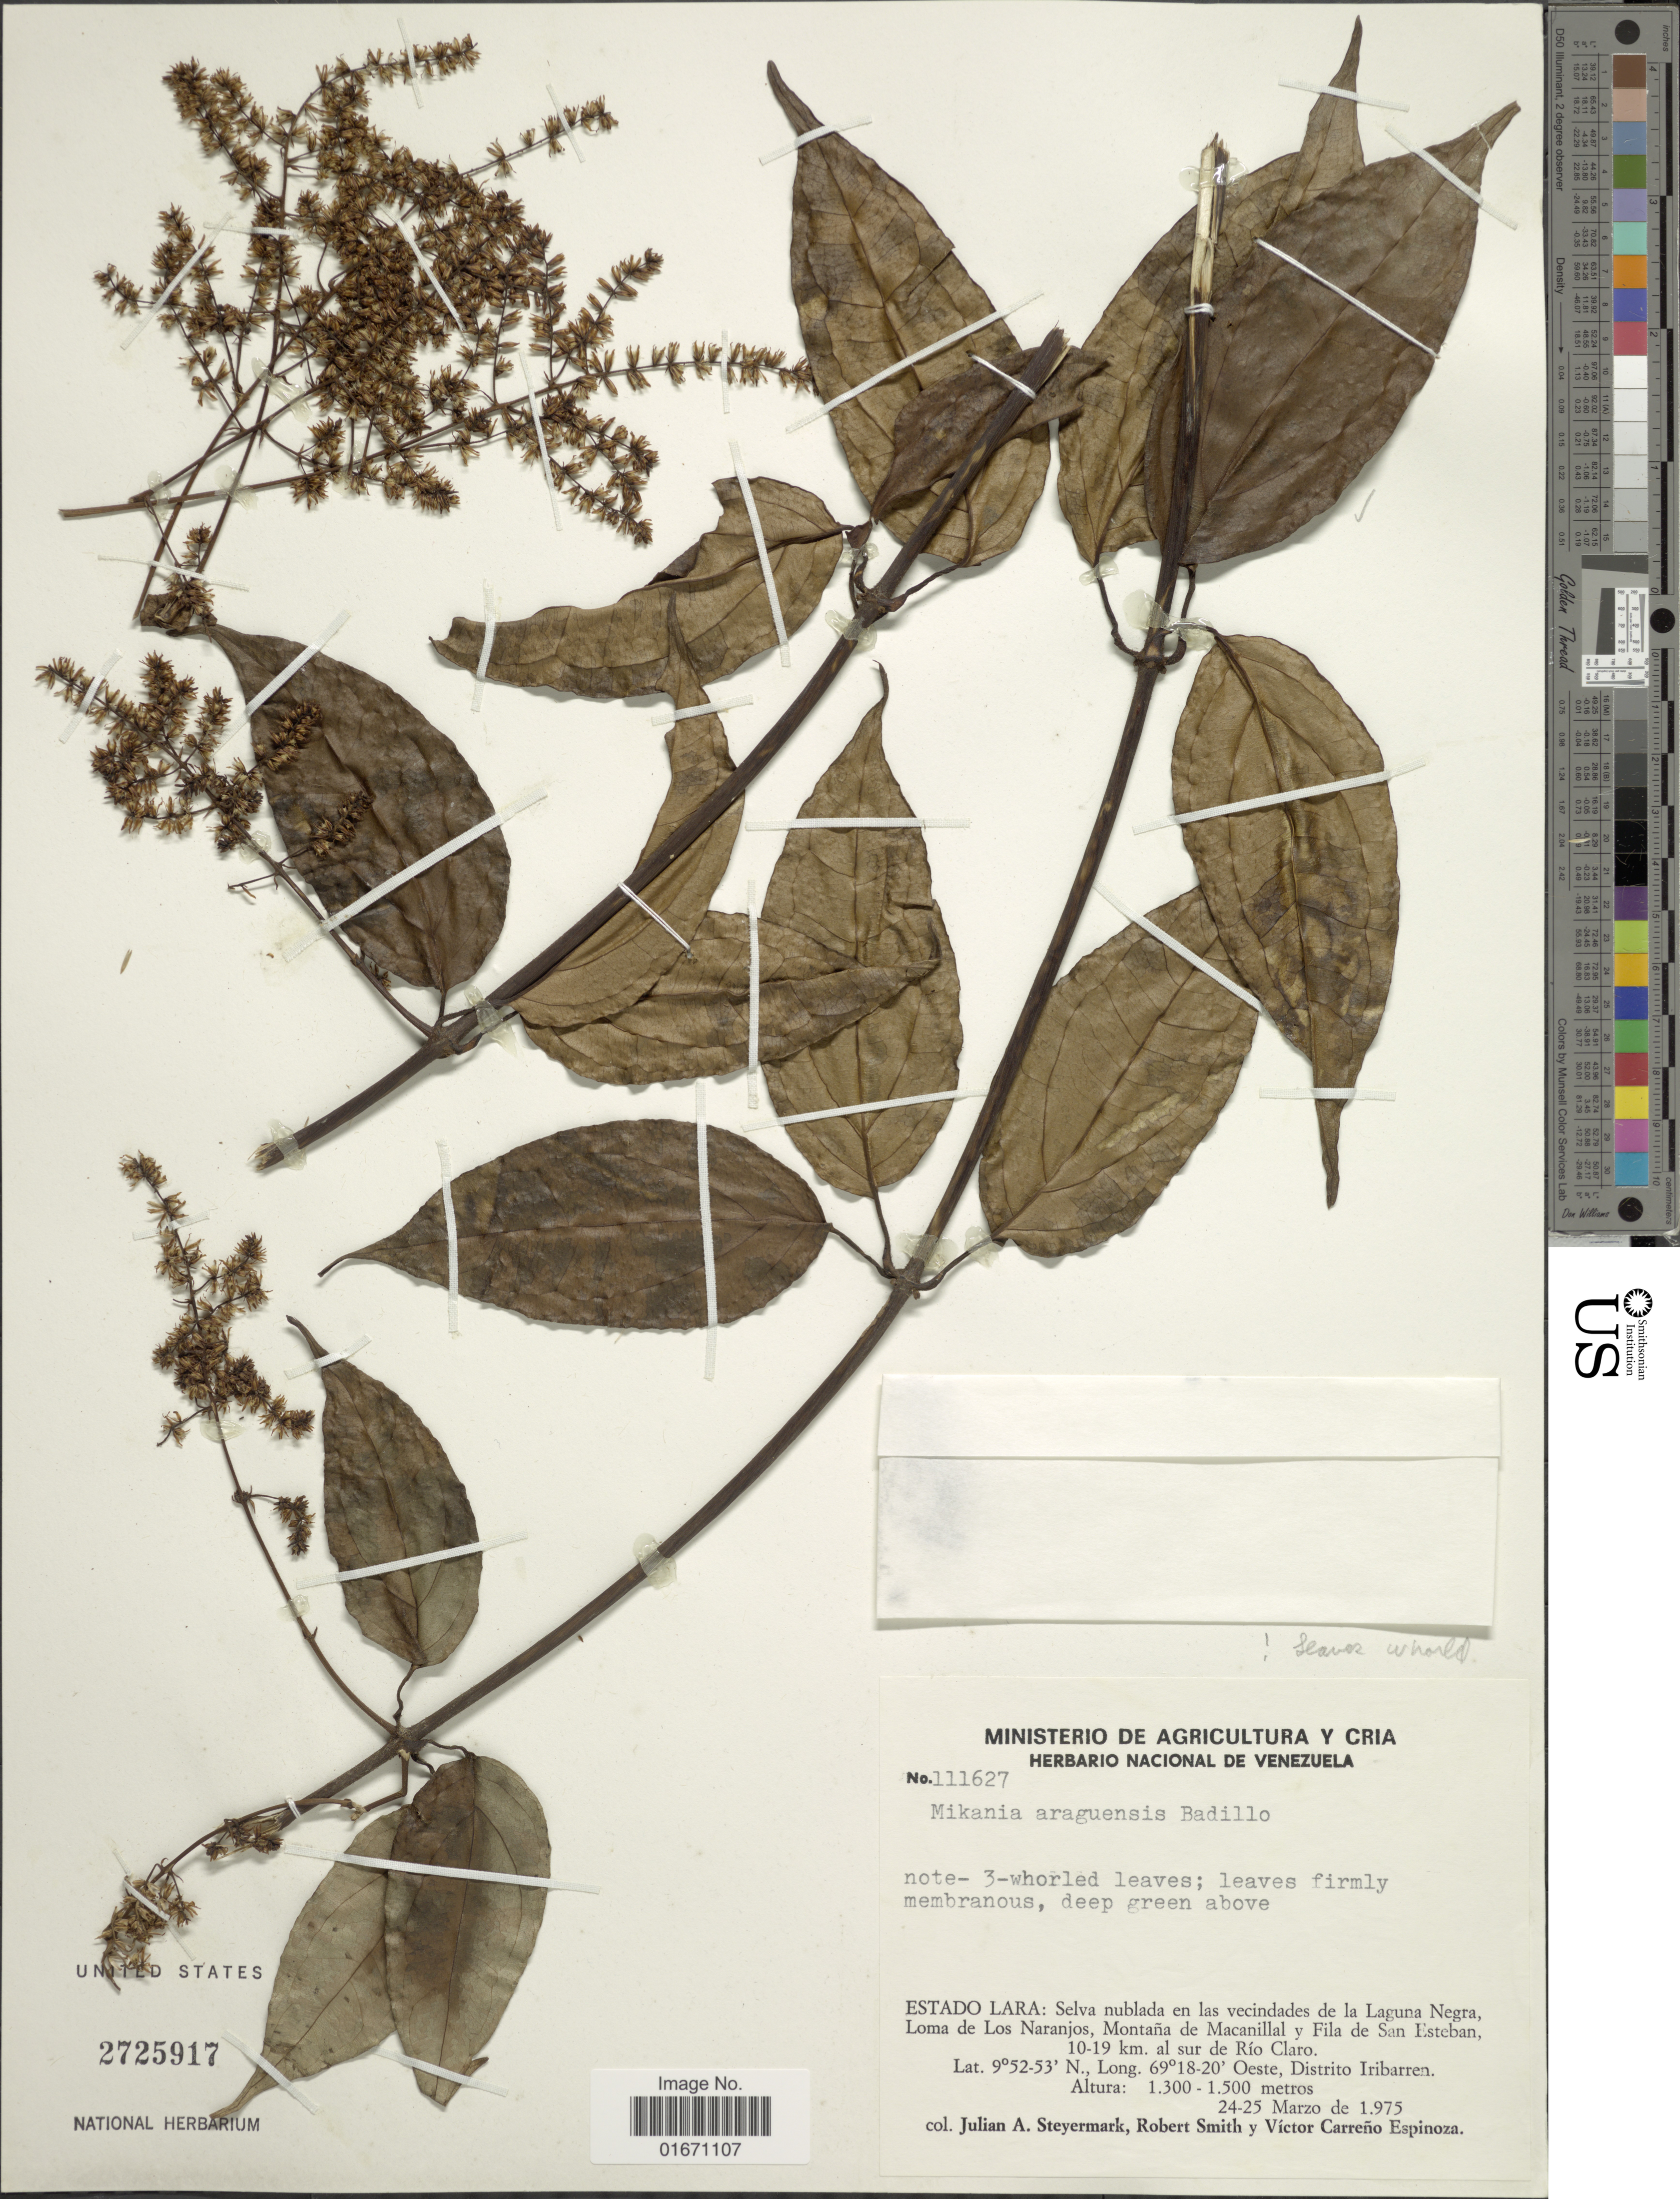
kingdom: Plantae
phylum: Tracheophyta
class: Magnoliopsida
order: Asterales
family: Asteraceae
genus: Mikania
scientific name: Mikania simpsonii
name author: W.C. Holmes & McDaniel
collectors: J. Steyermark, R. F. Smith & V. Carreño E.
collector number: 111627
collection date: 1975-03-24/1975-03-25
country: Venezuela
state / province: Lara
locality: Selva nublada en las vecindades de la Laguna Negra, Loma de Los Naranjos, Montana de Macanillal y Fila de San Esteban, 10-19 km al sur de Rio Claro, Distrito Iribarren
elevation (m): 1300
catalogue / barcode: US 2725917